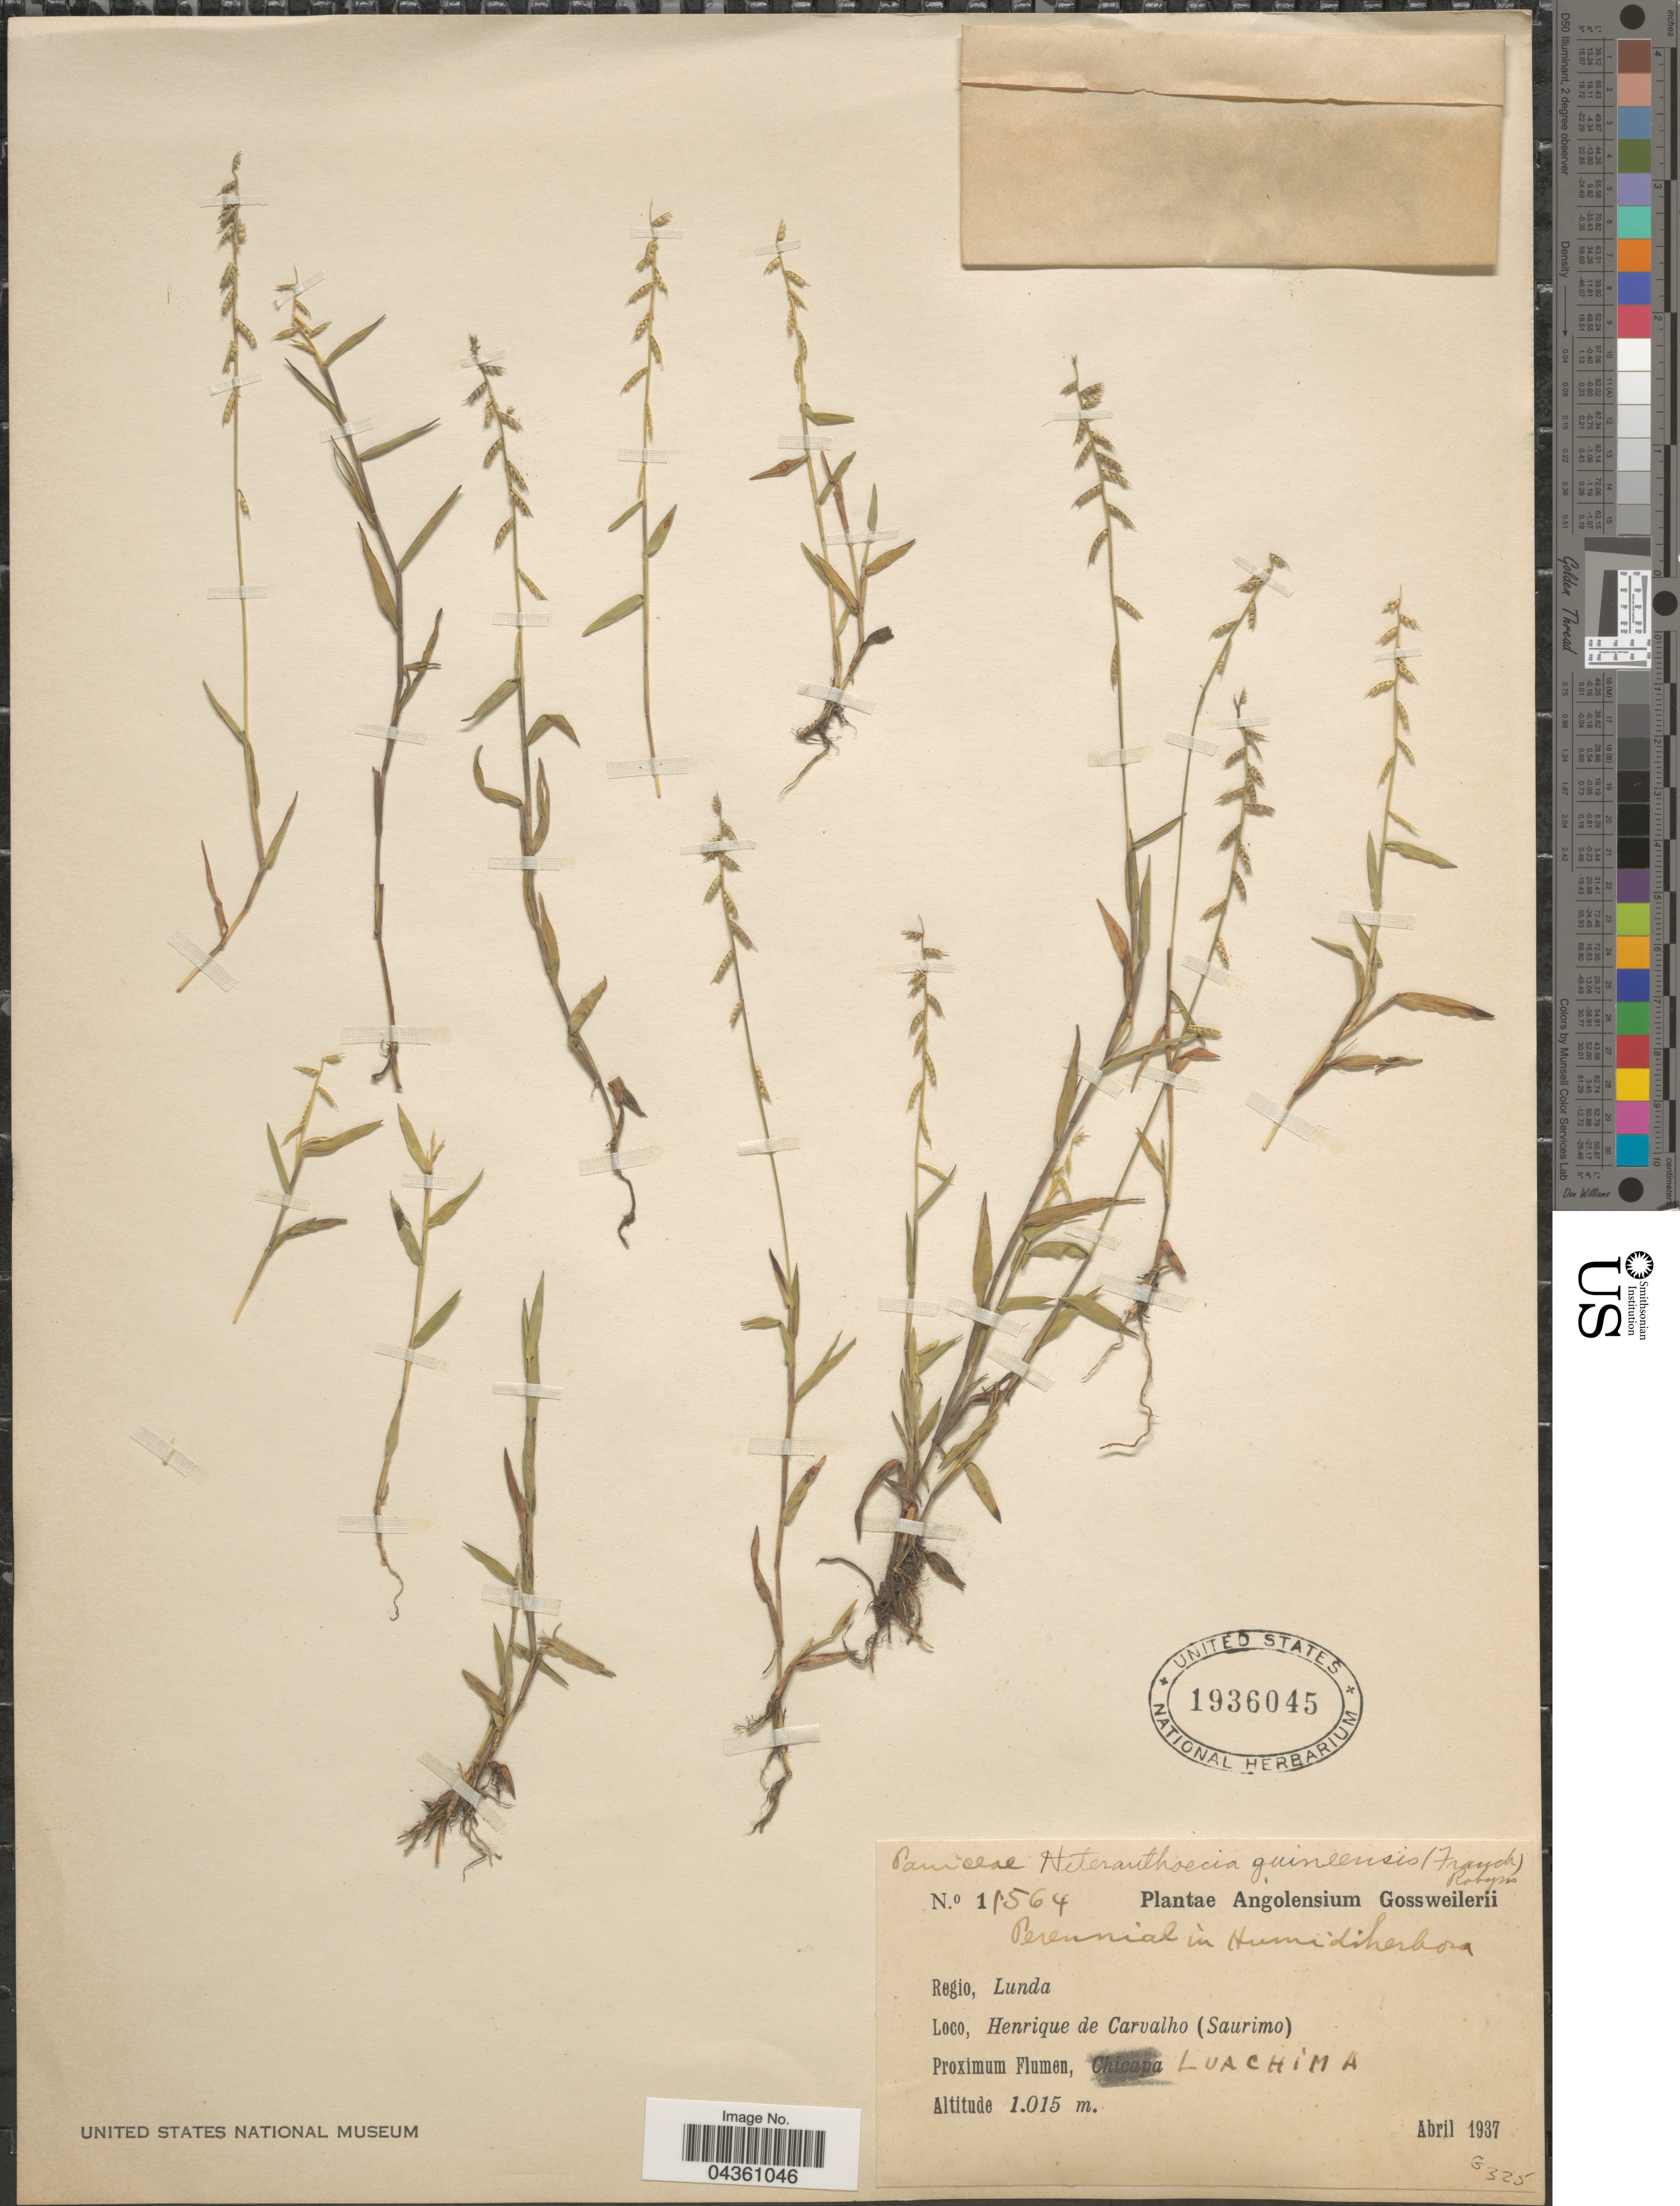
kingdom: Plantae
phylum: Tracheophyta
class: Liliopsida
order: Poales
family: Poaceae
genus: Heteranthoecia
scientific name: Heteranthoecia guineensis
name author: (Franch.) Robyns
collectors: -. Gossweiler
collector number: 11564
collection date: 1937-04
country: Angola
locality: Regio, Lunda. Henrique de Carvalho (Saurimo). Proximum Flumen, Luachima.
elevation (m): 1015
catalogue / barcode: US 1936045